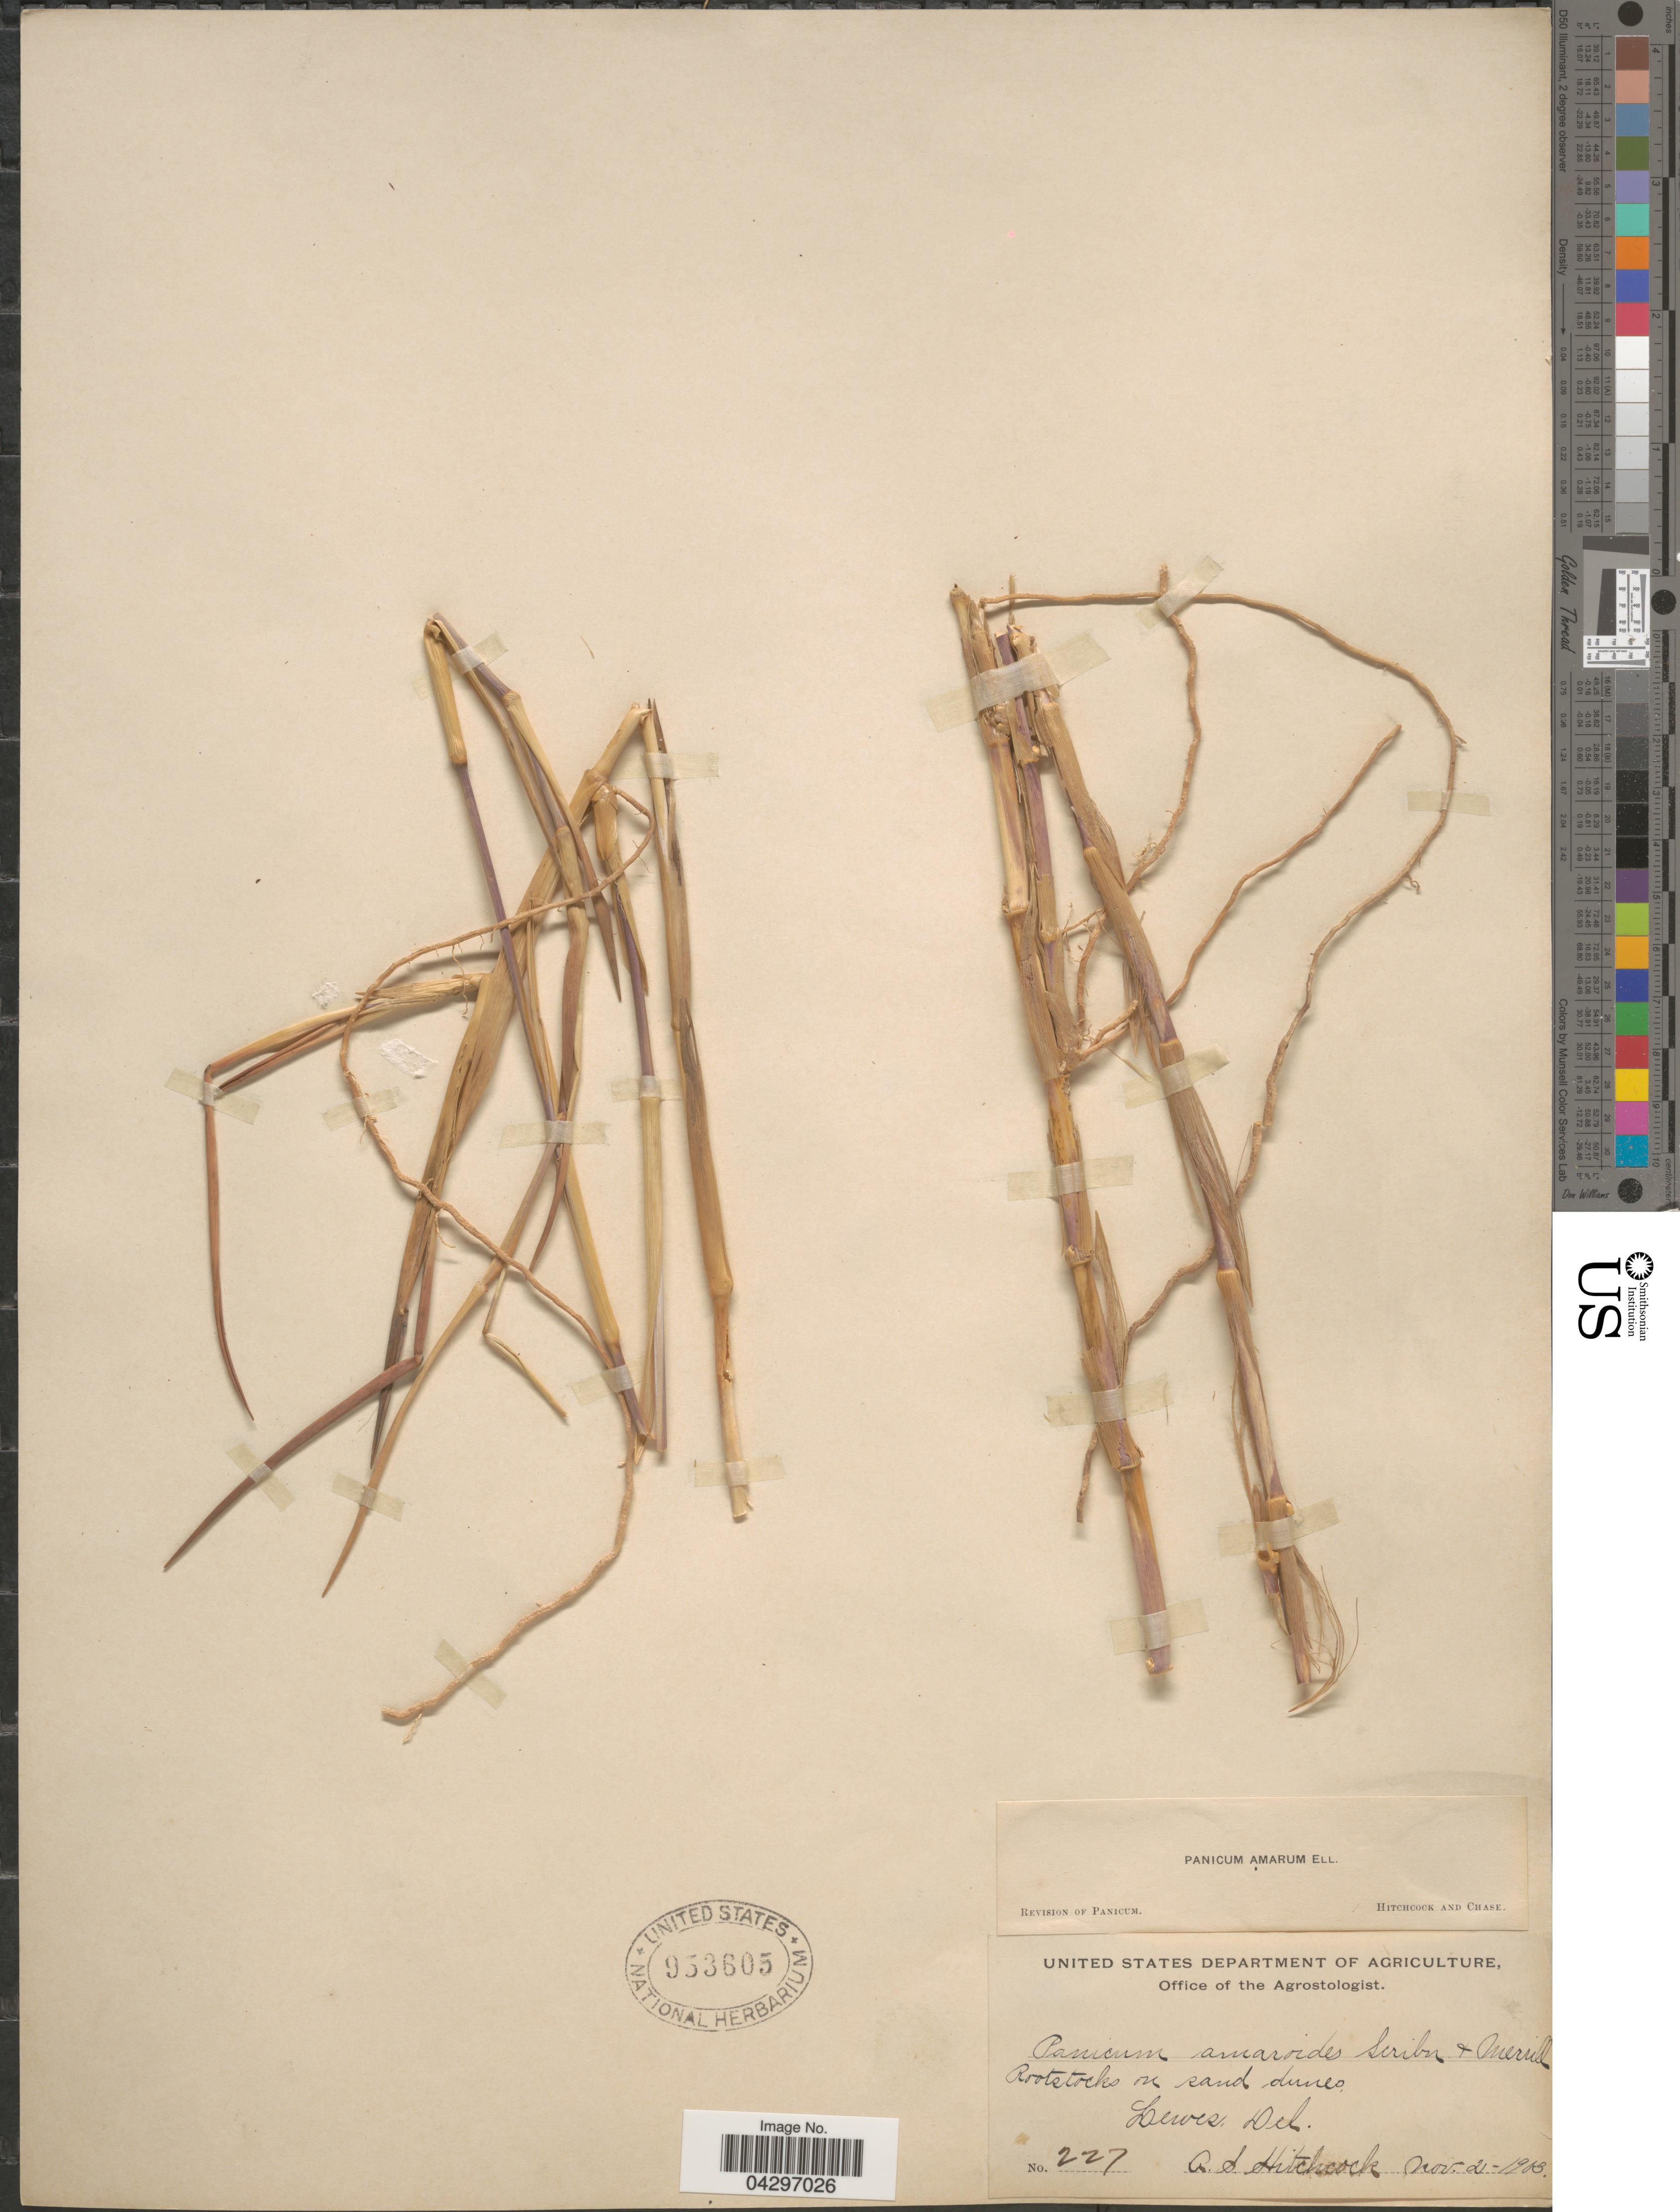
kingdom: Plantae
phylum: Tracheophyta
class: Liliopsida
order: Poales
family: Poaceae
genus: Panicum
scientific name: Panicum amarum var. amarulum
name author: (Hitchc. & Chase) Freckmann & Lelong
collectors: A. S. Hitchcock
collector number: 227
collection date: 1903-11-02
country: United States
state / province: Delaware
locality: Rootstocks on sand dunes. Lewes.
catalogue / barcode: US 953605